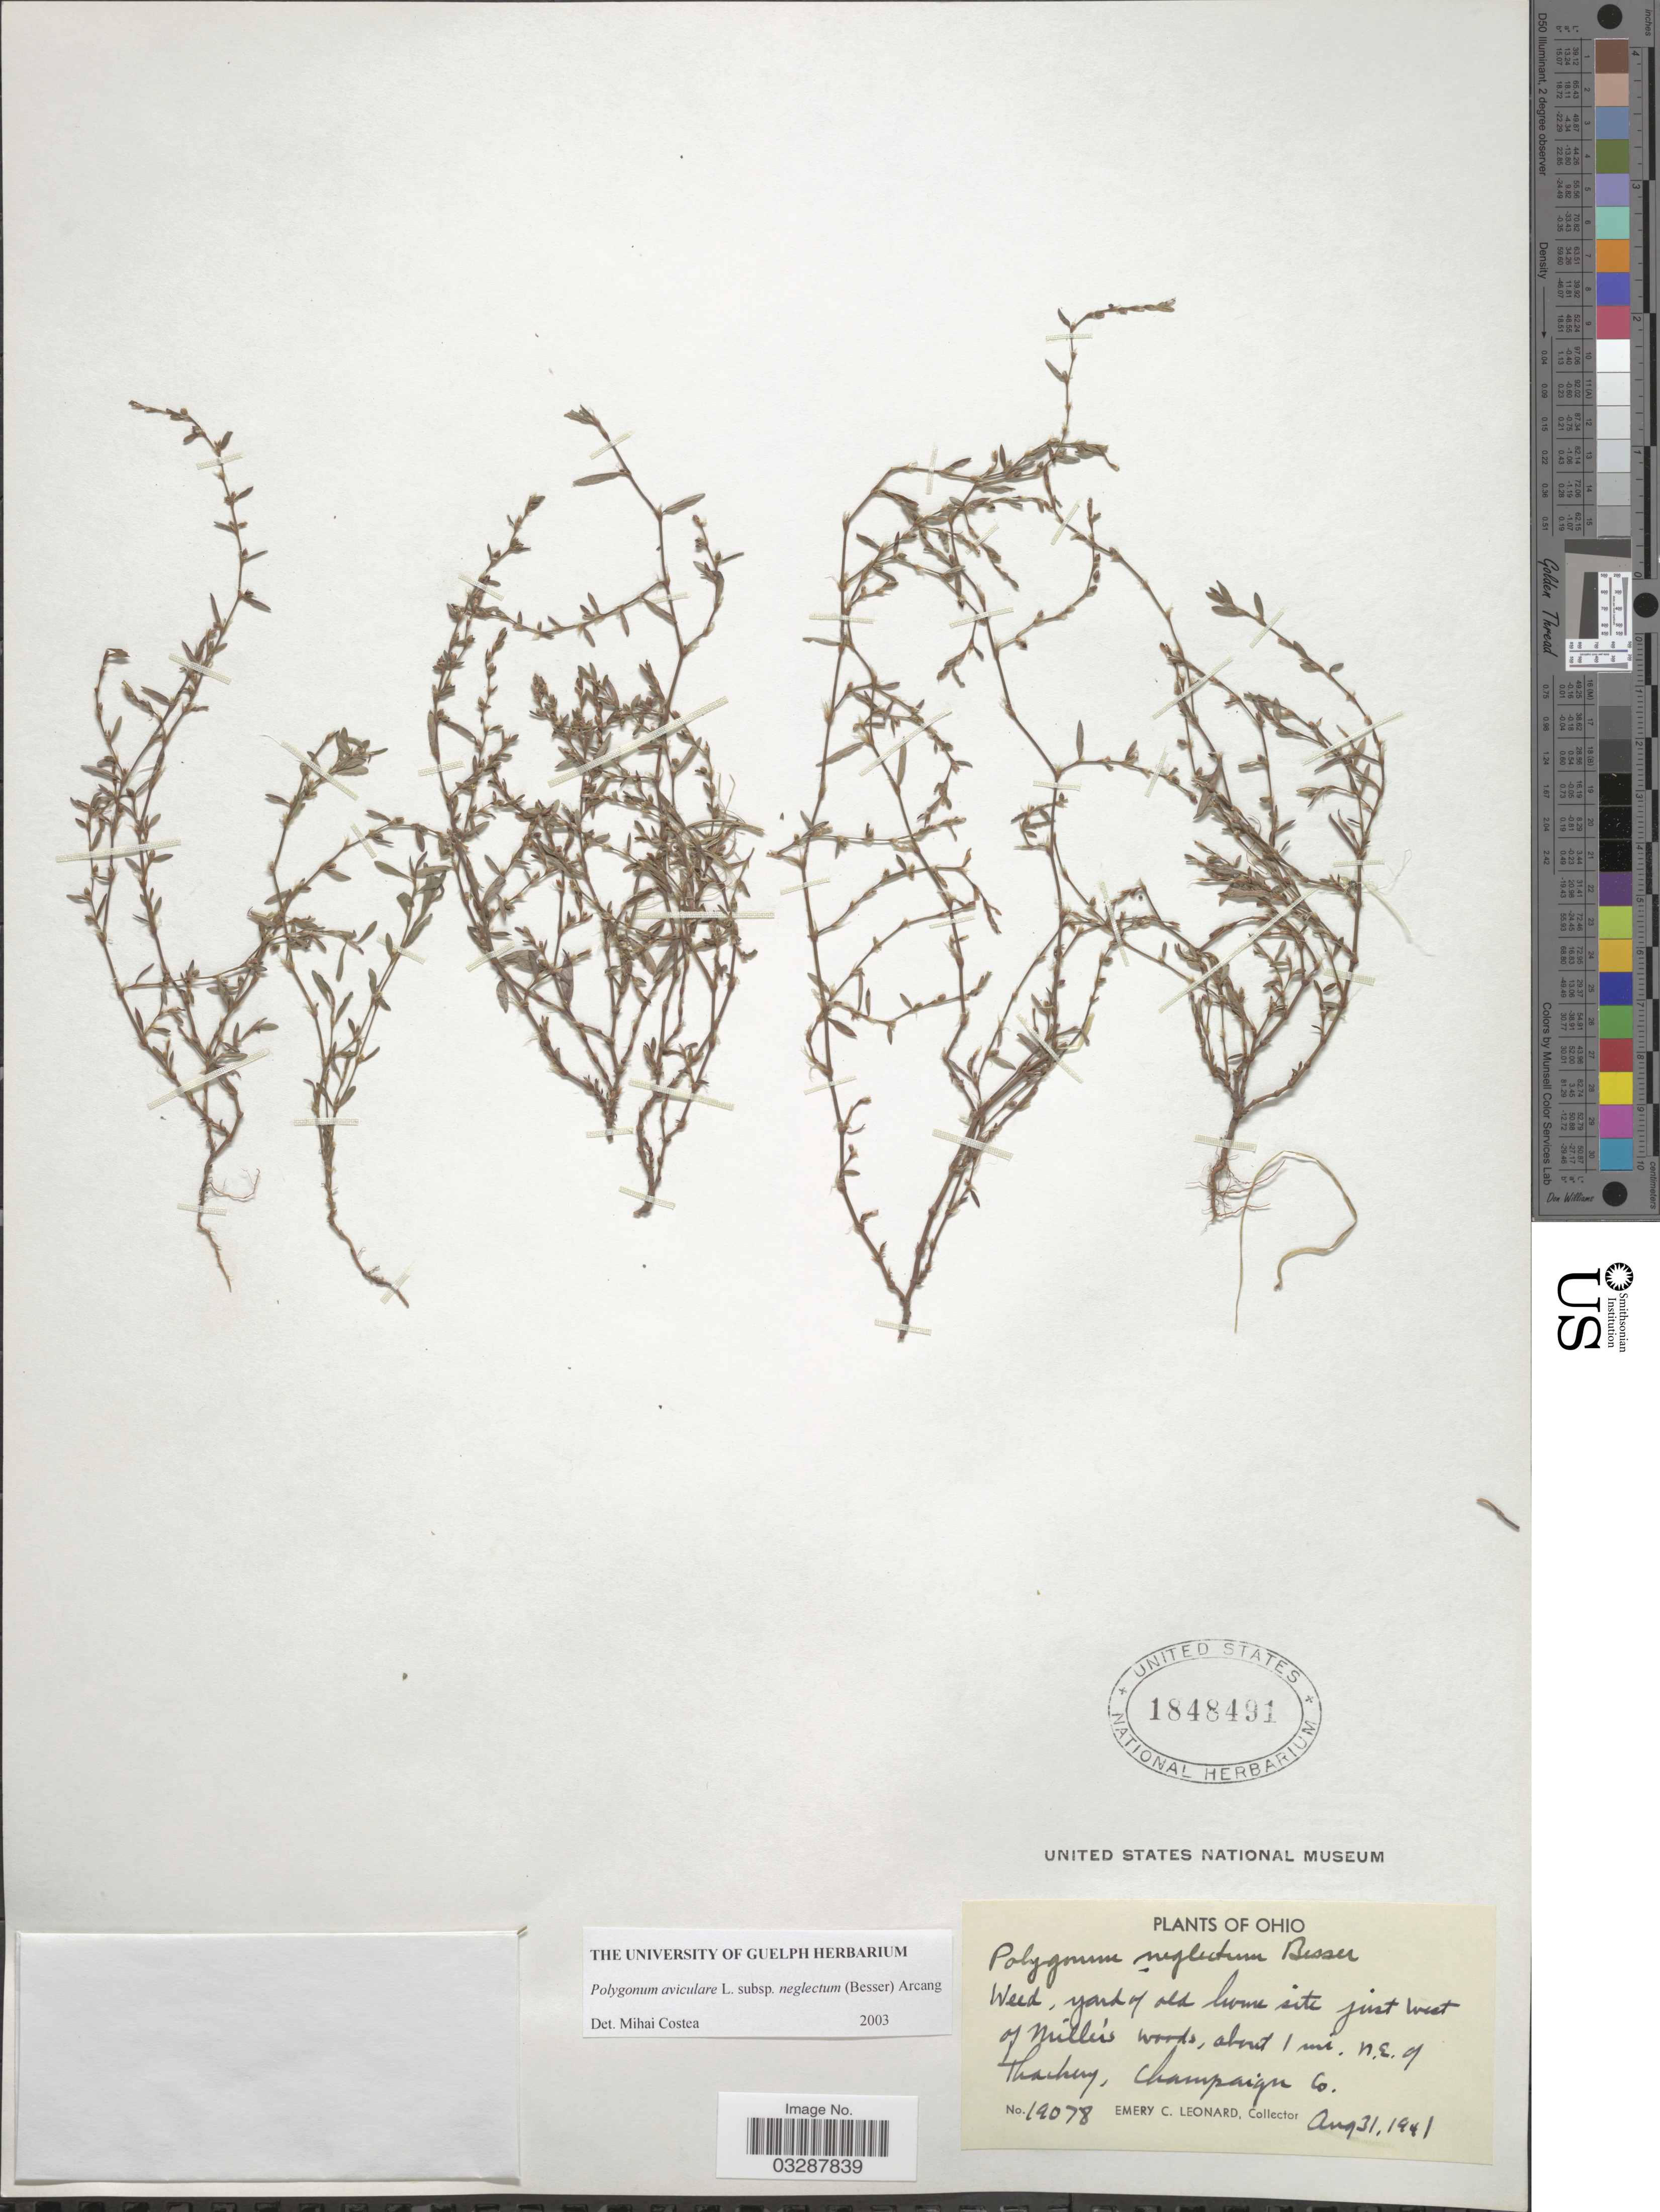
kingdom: Plantae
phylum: Tracheophyta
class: Magnoliopsida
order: Caryophyllales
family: Polygonaceae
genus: Polygonum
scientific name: Polygonum aviculare subsp. neglectum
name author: (Besser) Arcang.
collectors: E. C. Leonard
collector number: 19078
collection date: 1941-08-31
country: United States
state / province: Ohio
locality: Weed, yard of old home site just west of Miller's woods, about 1 mi. N.E. of Thackery, Champaign Co.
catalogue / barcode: US 1848491